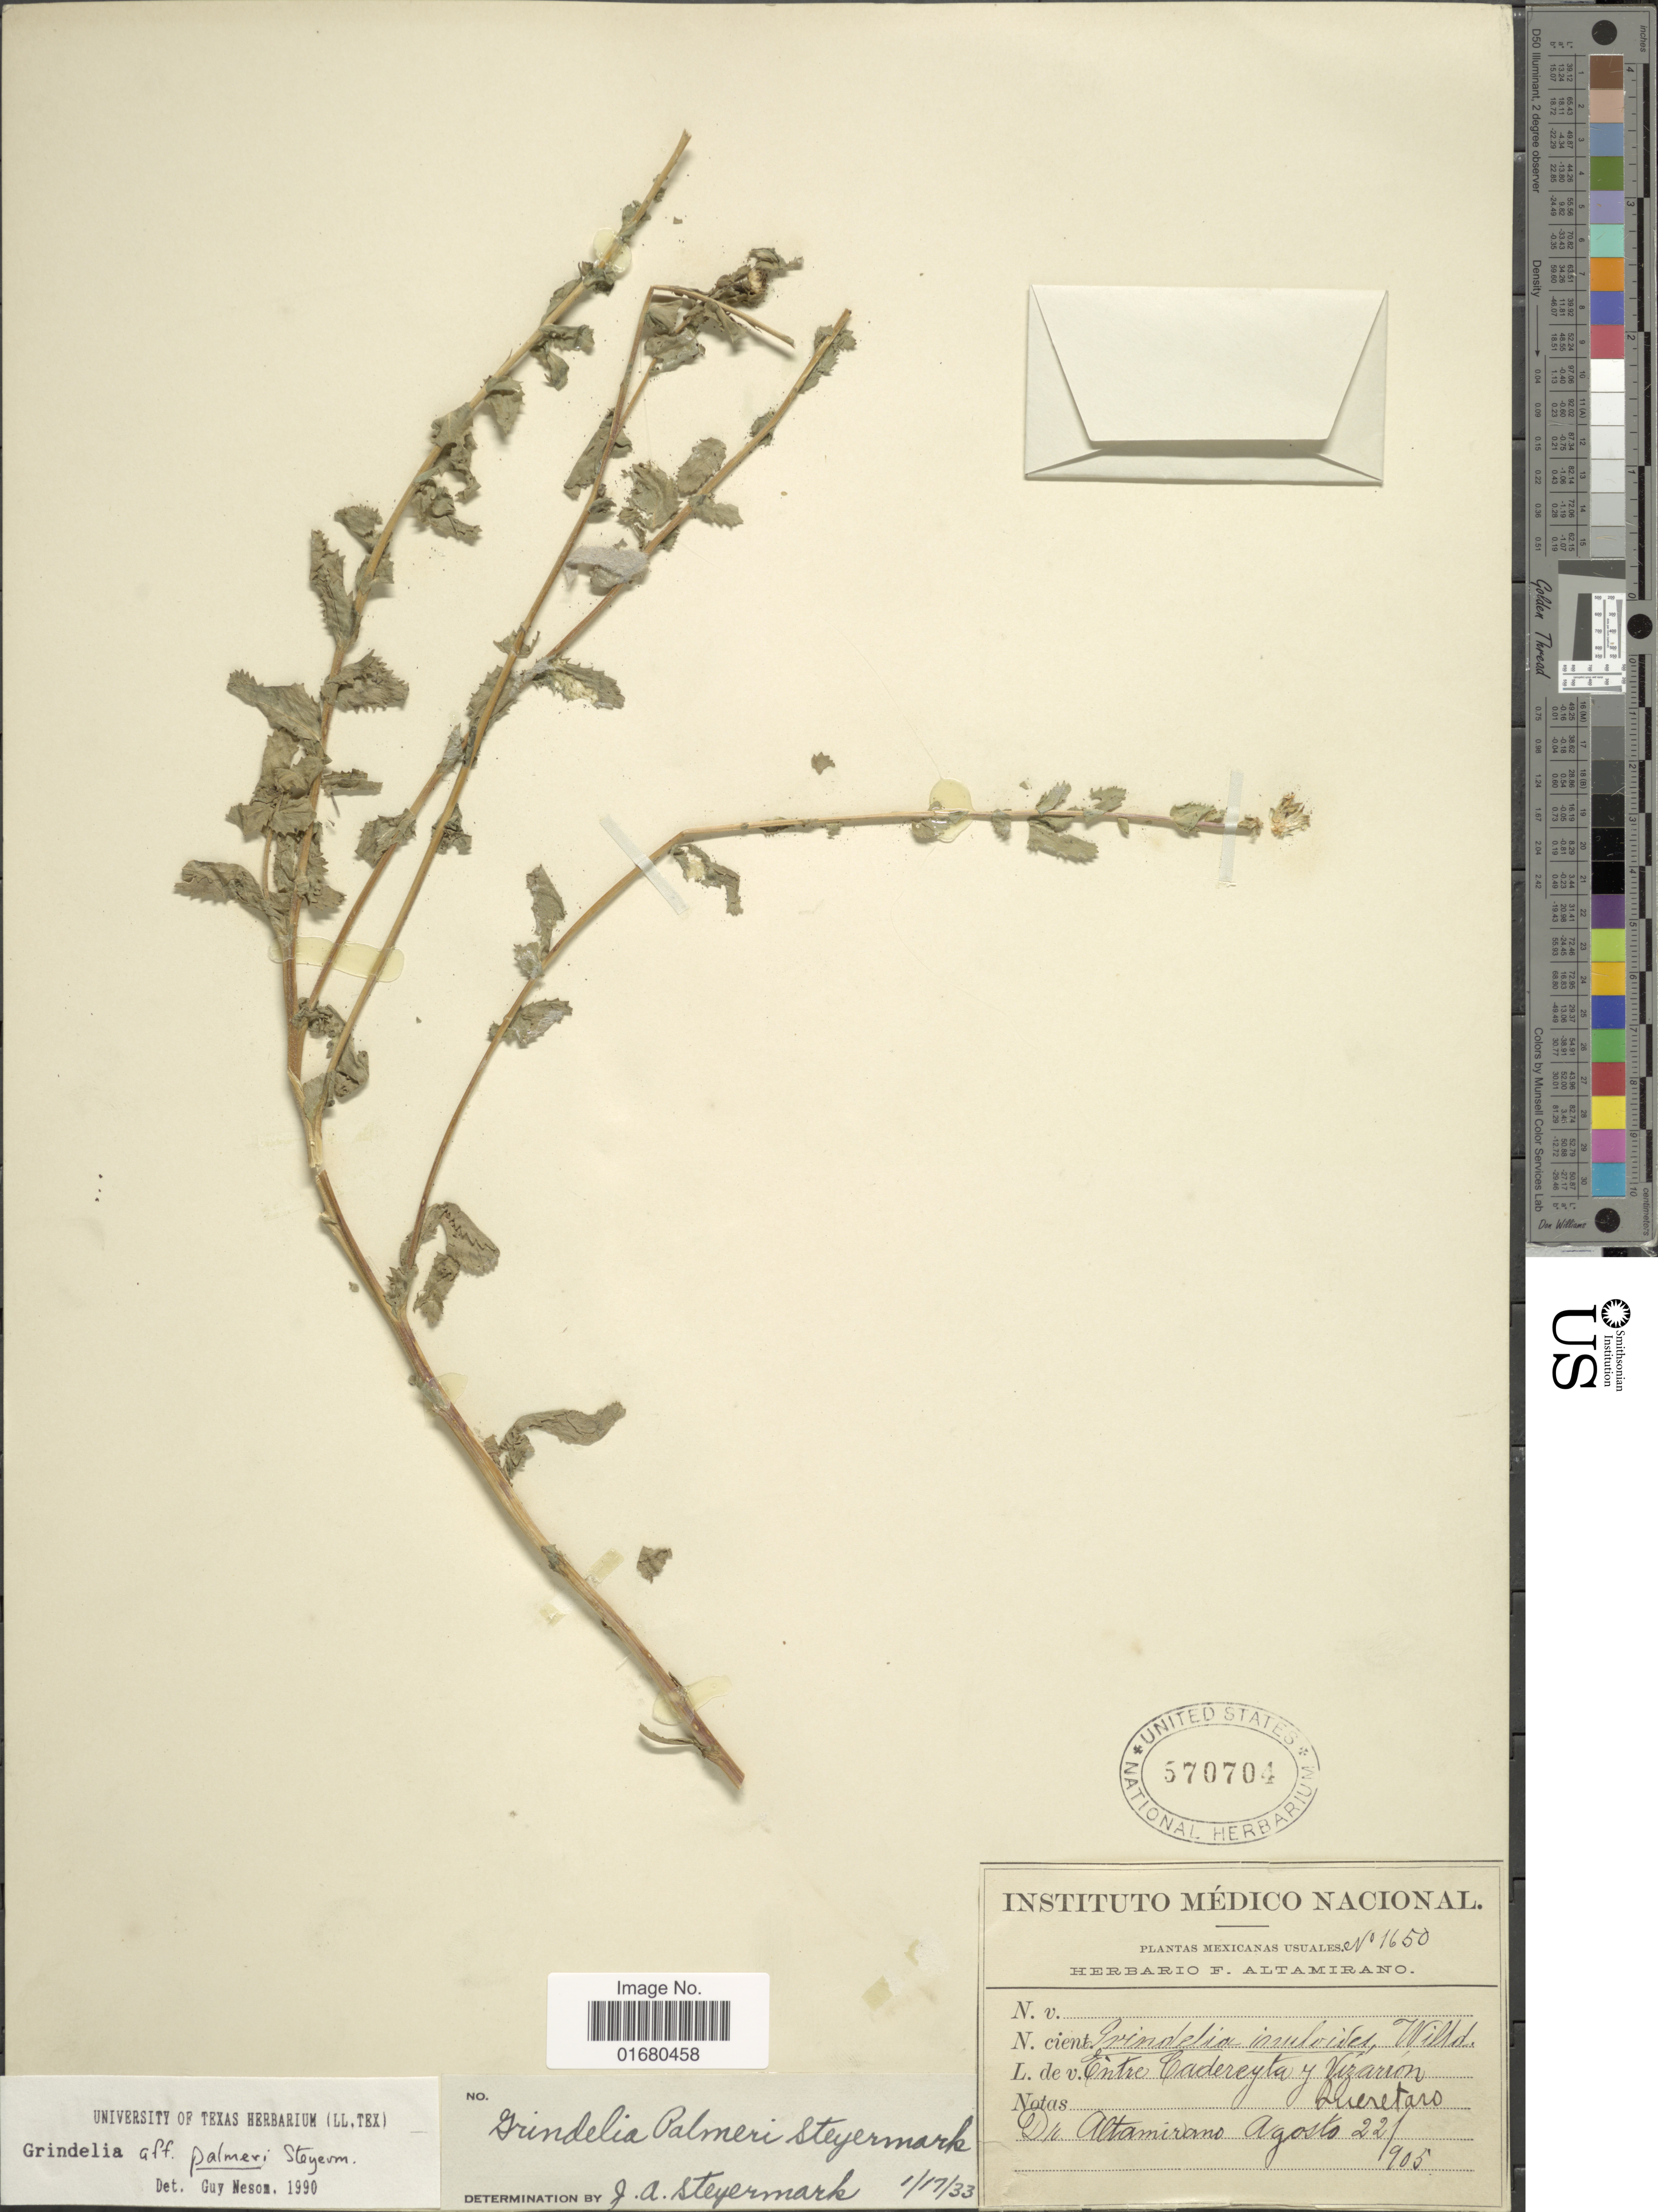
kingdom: Plantae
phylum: Tracheophyta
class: Magnoliopsida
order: Asterales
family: Asteraceae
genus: Grindelia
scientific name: Grindelia palmeri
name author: Steyerm.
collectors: -. Altamirano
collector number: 1650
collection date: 1905-08-22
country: Mexico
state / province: Querétaro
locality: Entre Cadereyta y Viraron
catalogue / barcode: US 570504